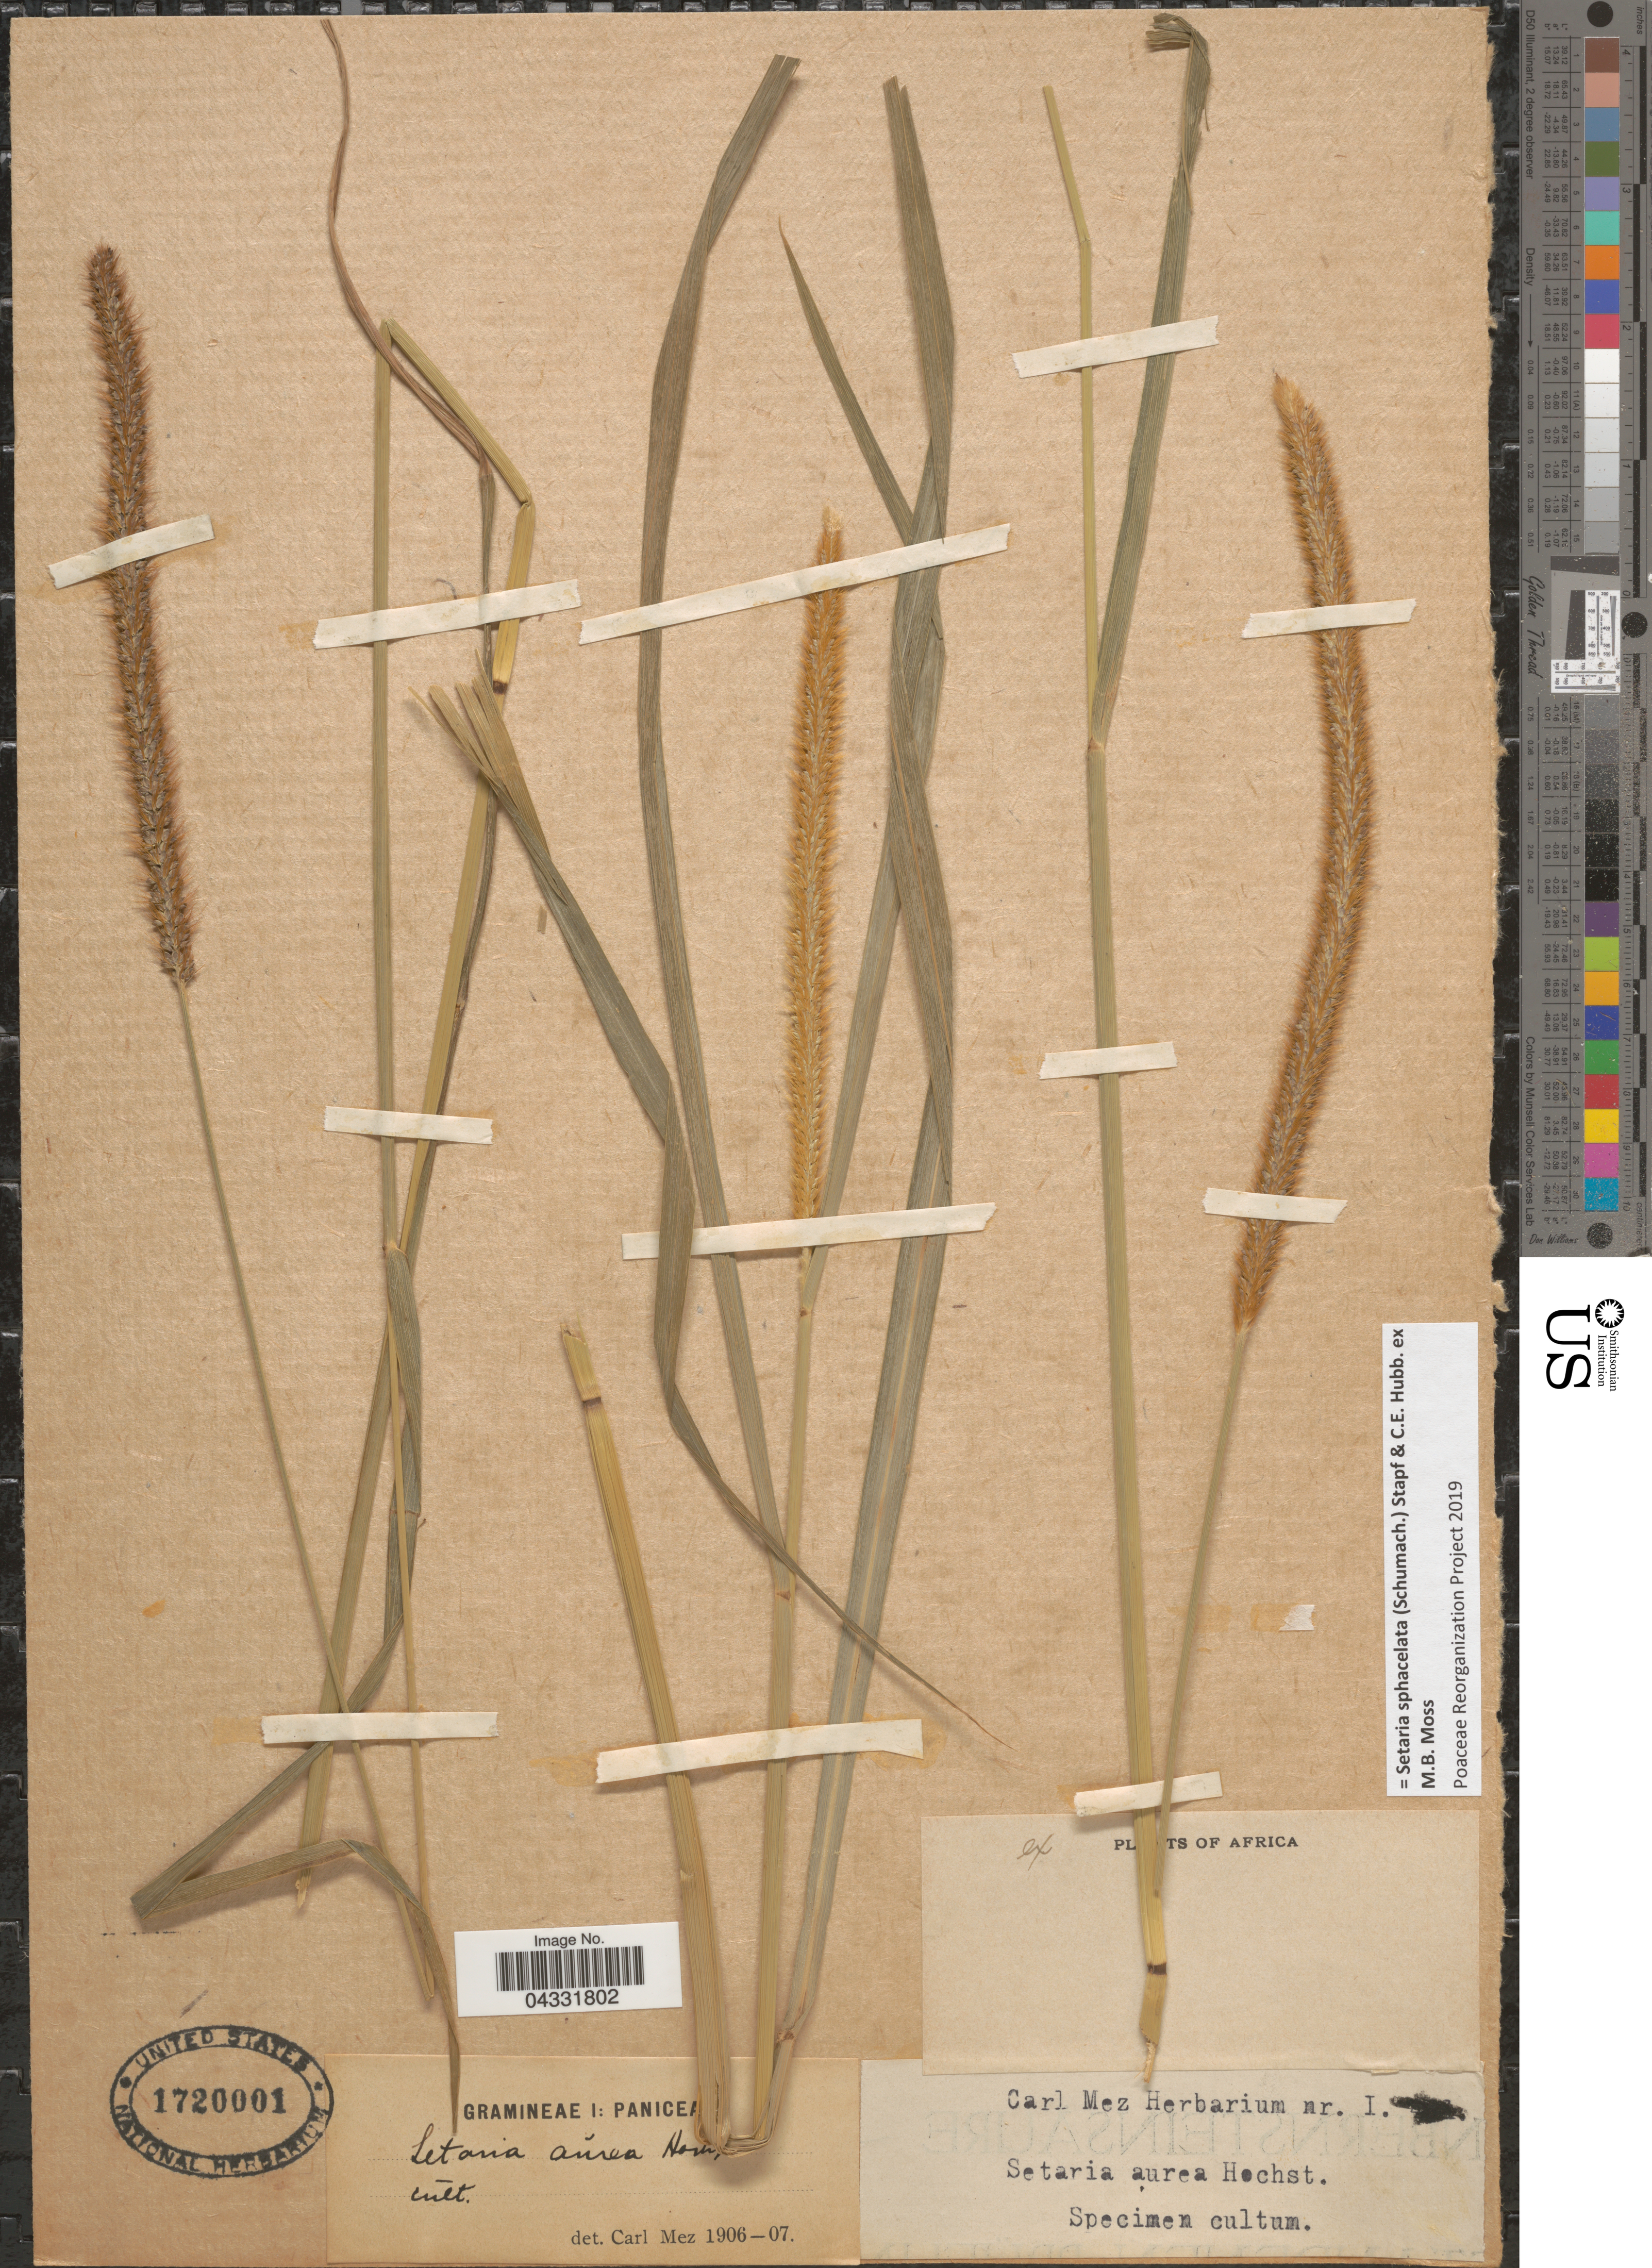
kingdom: Plantae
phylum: Tracheophyta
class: Liliopsida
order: Poales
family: Poaceae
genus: Setaria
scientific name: Setaria sphacelata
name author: (Schumach.) Stapf & Hubb. ex Moss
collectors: Ex herb. Carl Mez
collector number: I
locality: Africa.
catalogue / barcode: US 1720001